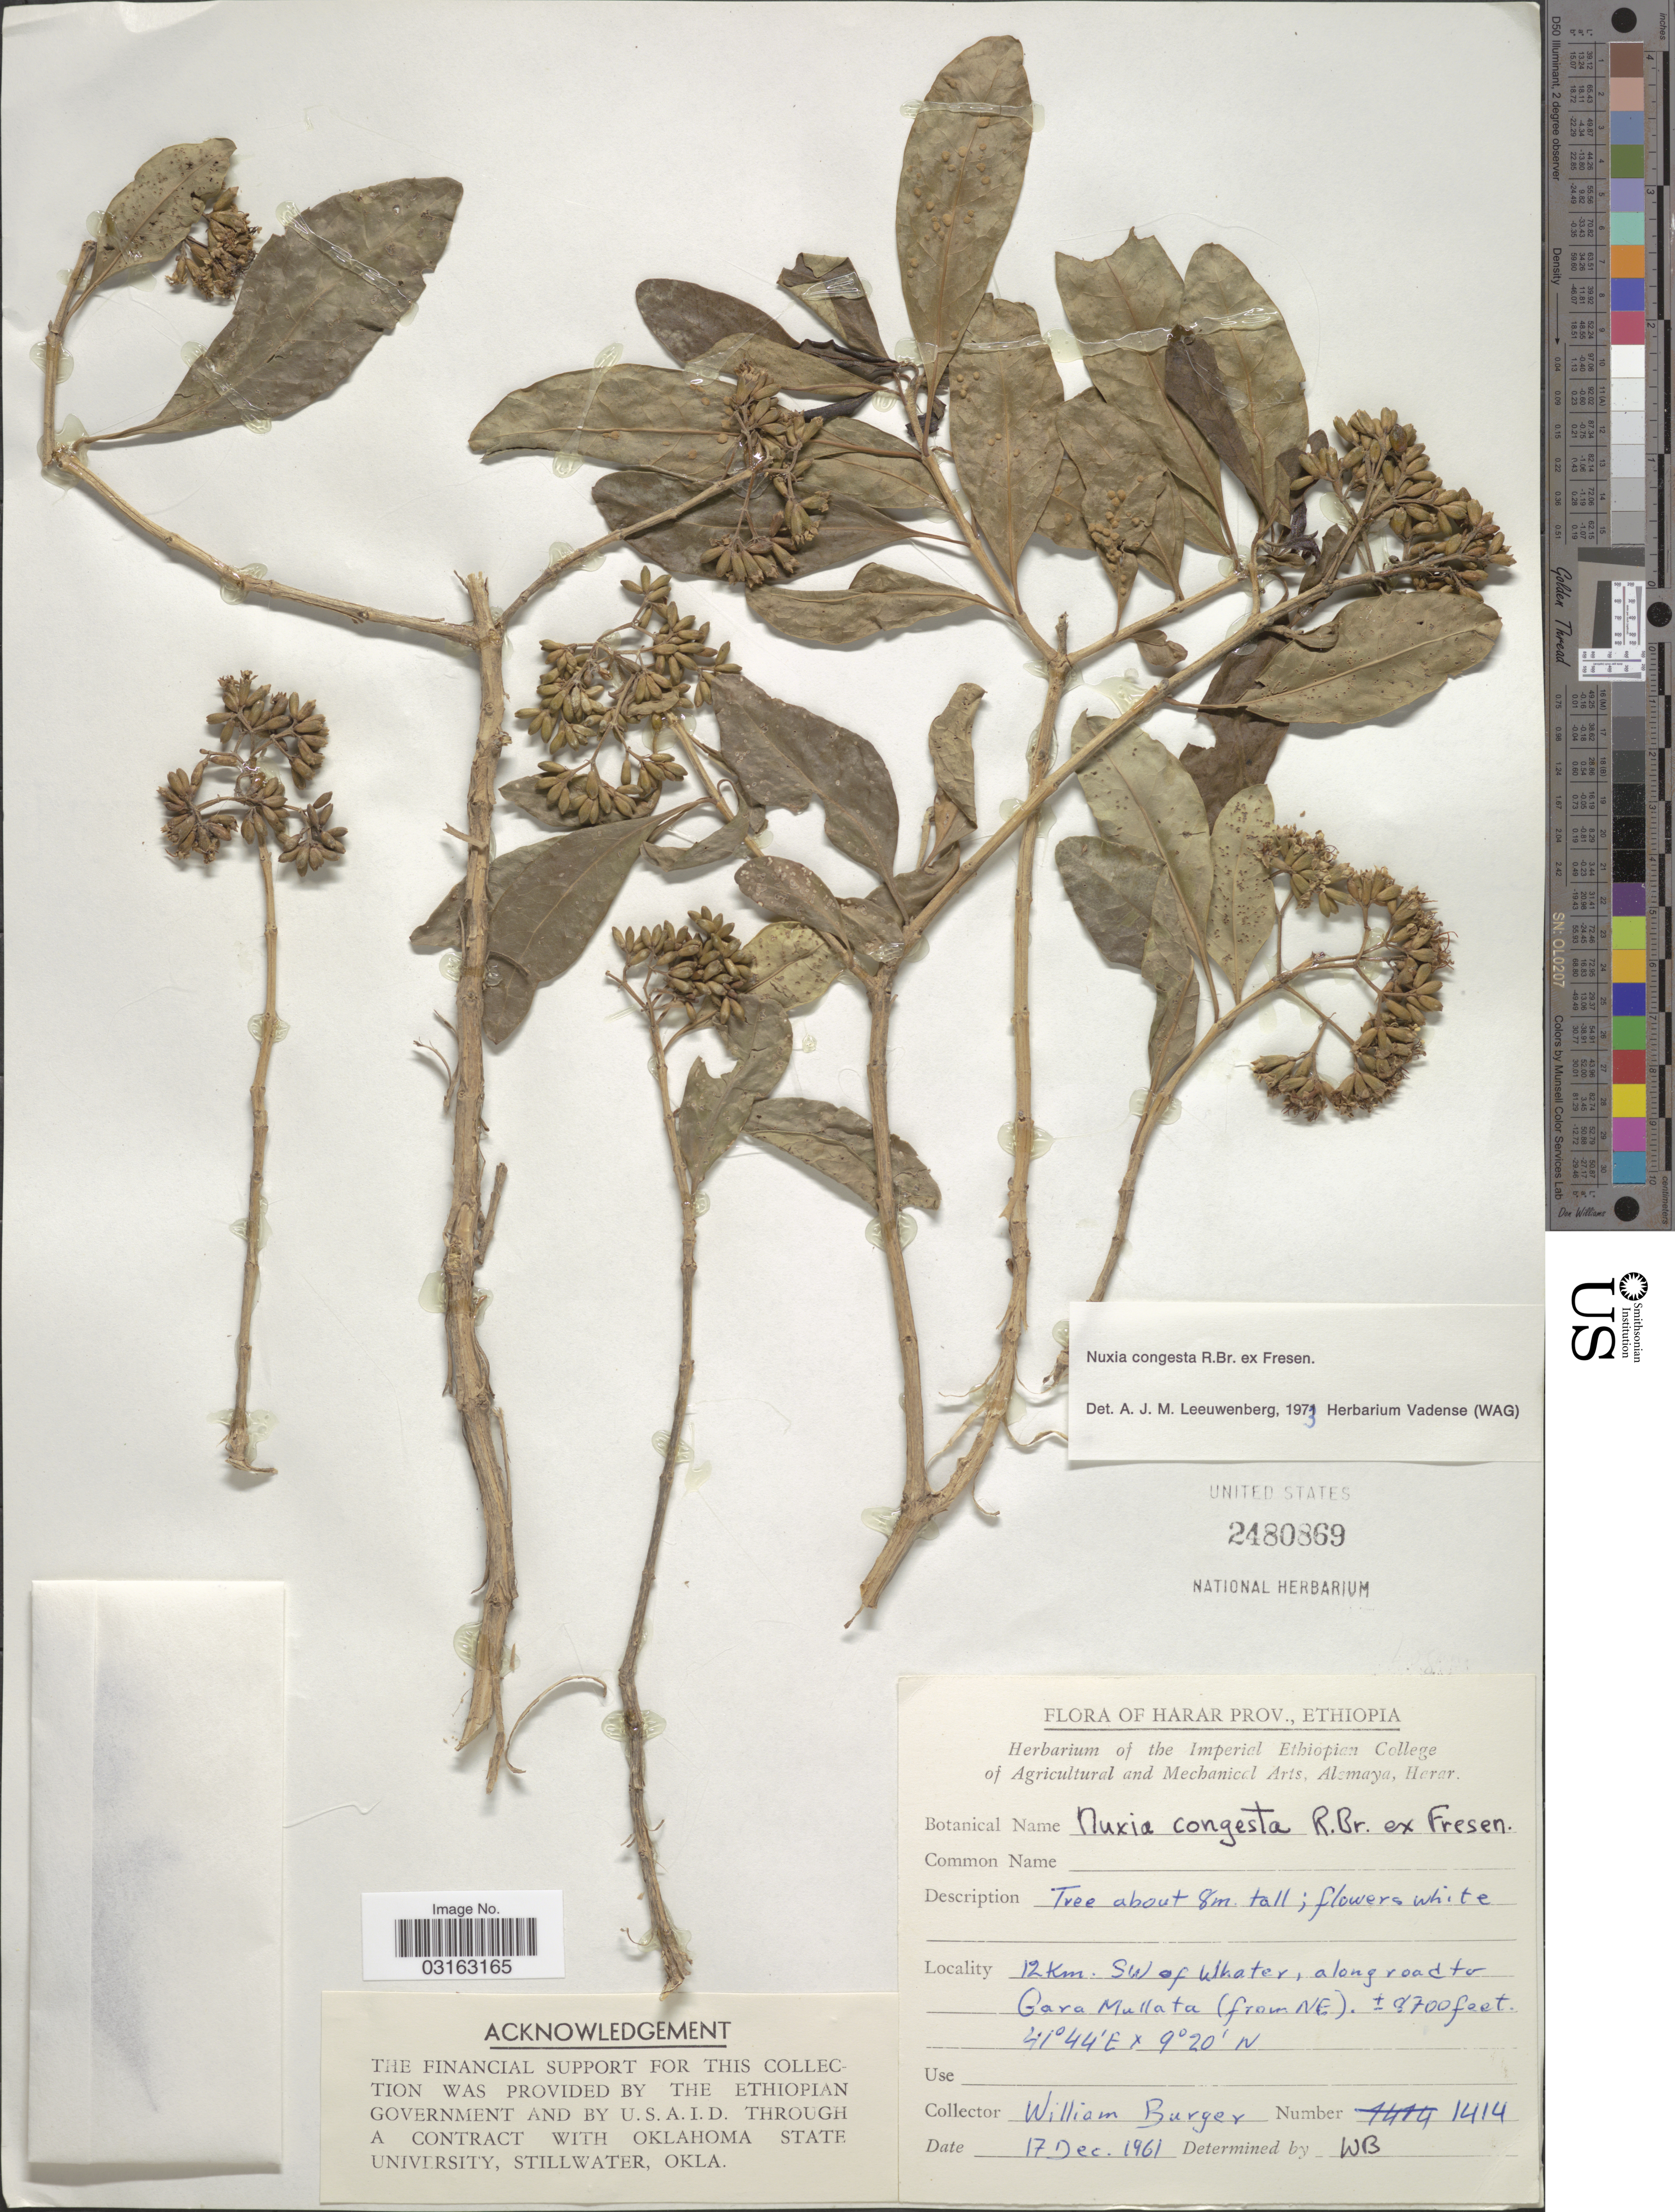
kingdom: Plantae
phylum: Tracheophyta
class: Magnoliopsida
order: Lamiales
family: Stilbaceae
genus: Nuxia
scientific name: Nuxia congesta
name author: R. Br. ex Fresen.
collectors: W. Burger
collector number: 1414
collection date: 1961-12-17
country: Ethiopia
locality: Harar Prov. 12 Km. SW of Whater, along road to Gara Mullata (from NE).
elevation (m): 2957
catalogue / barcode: US 2480869